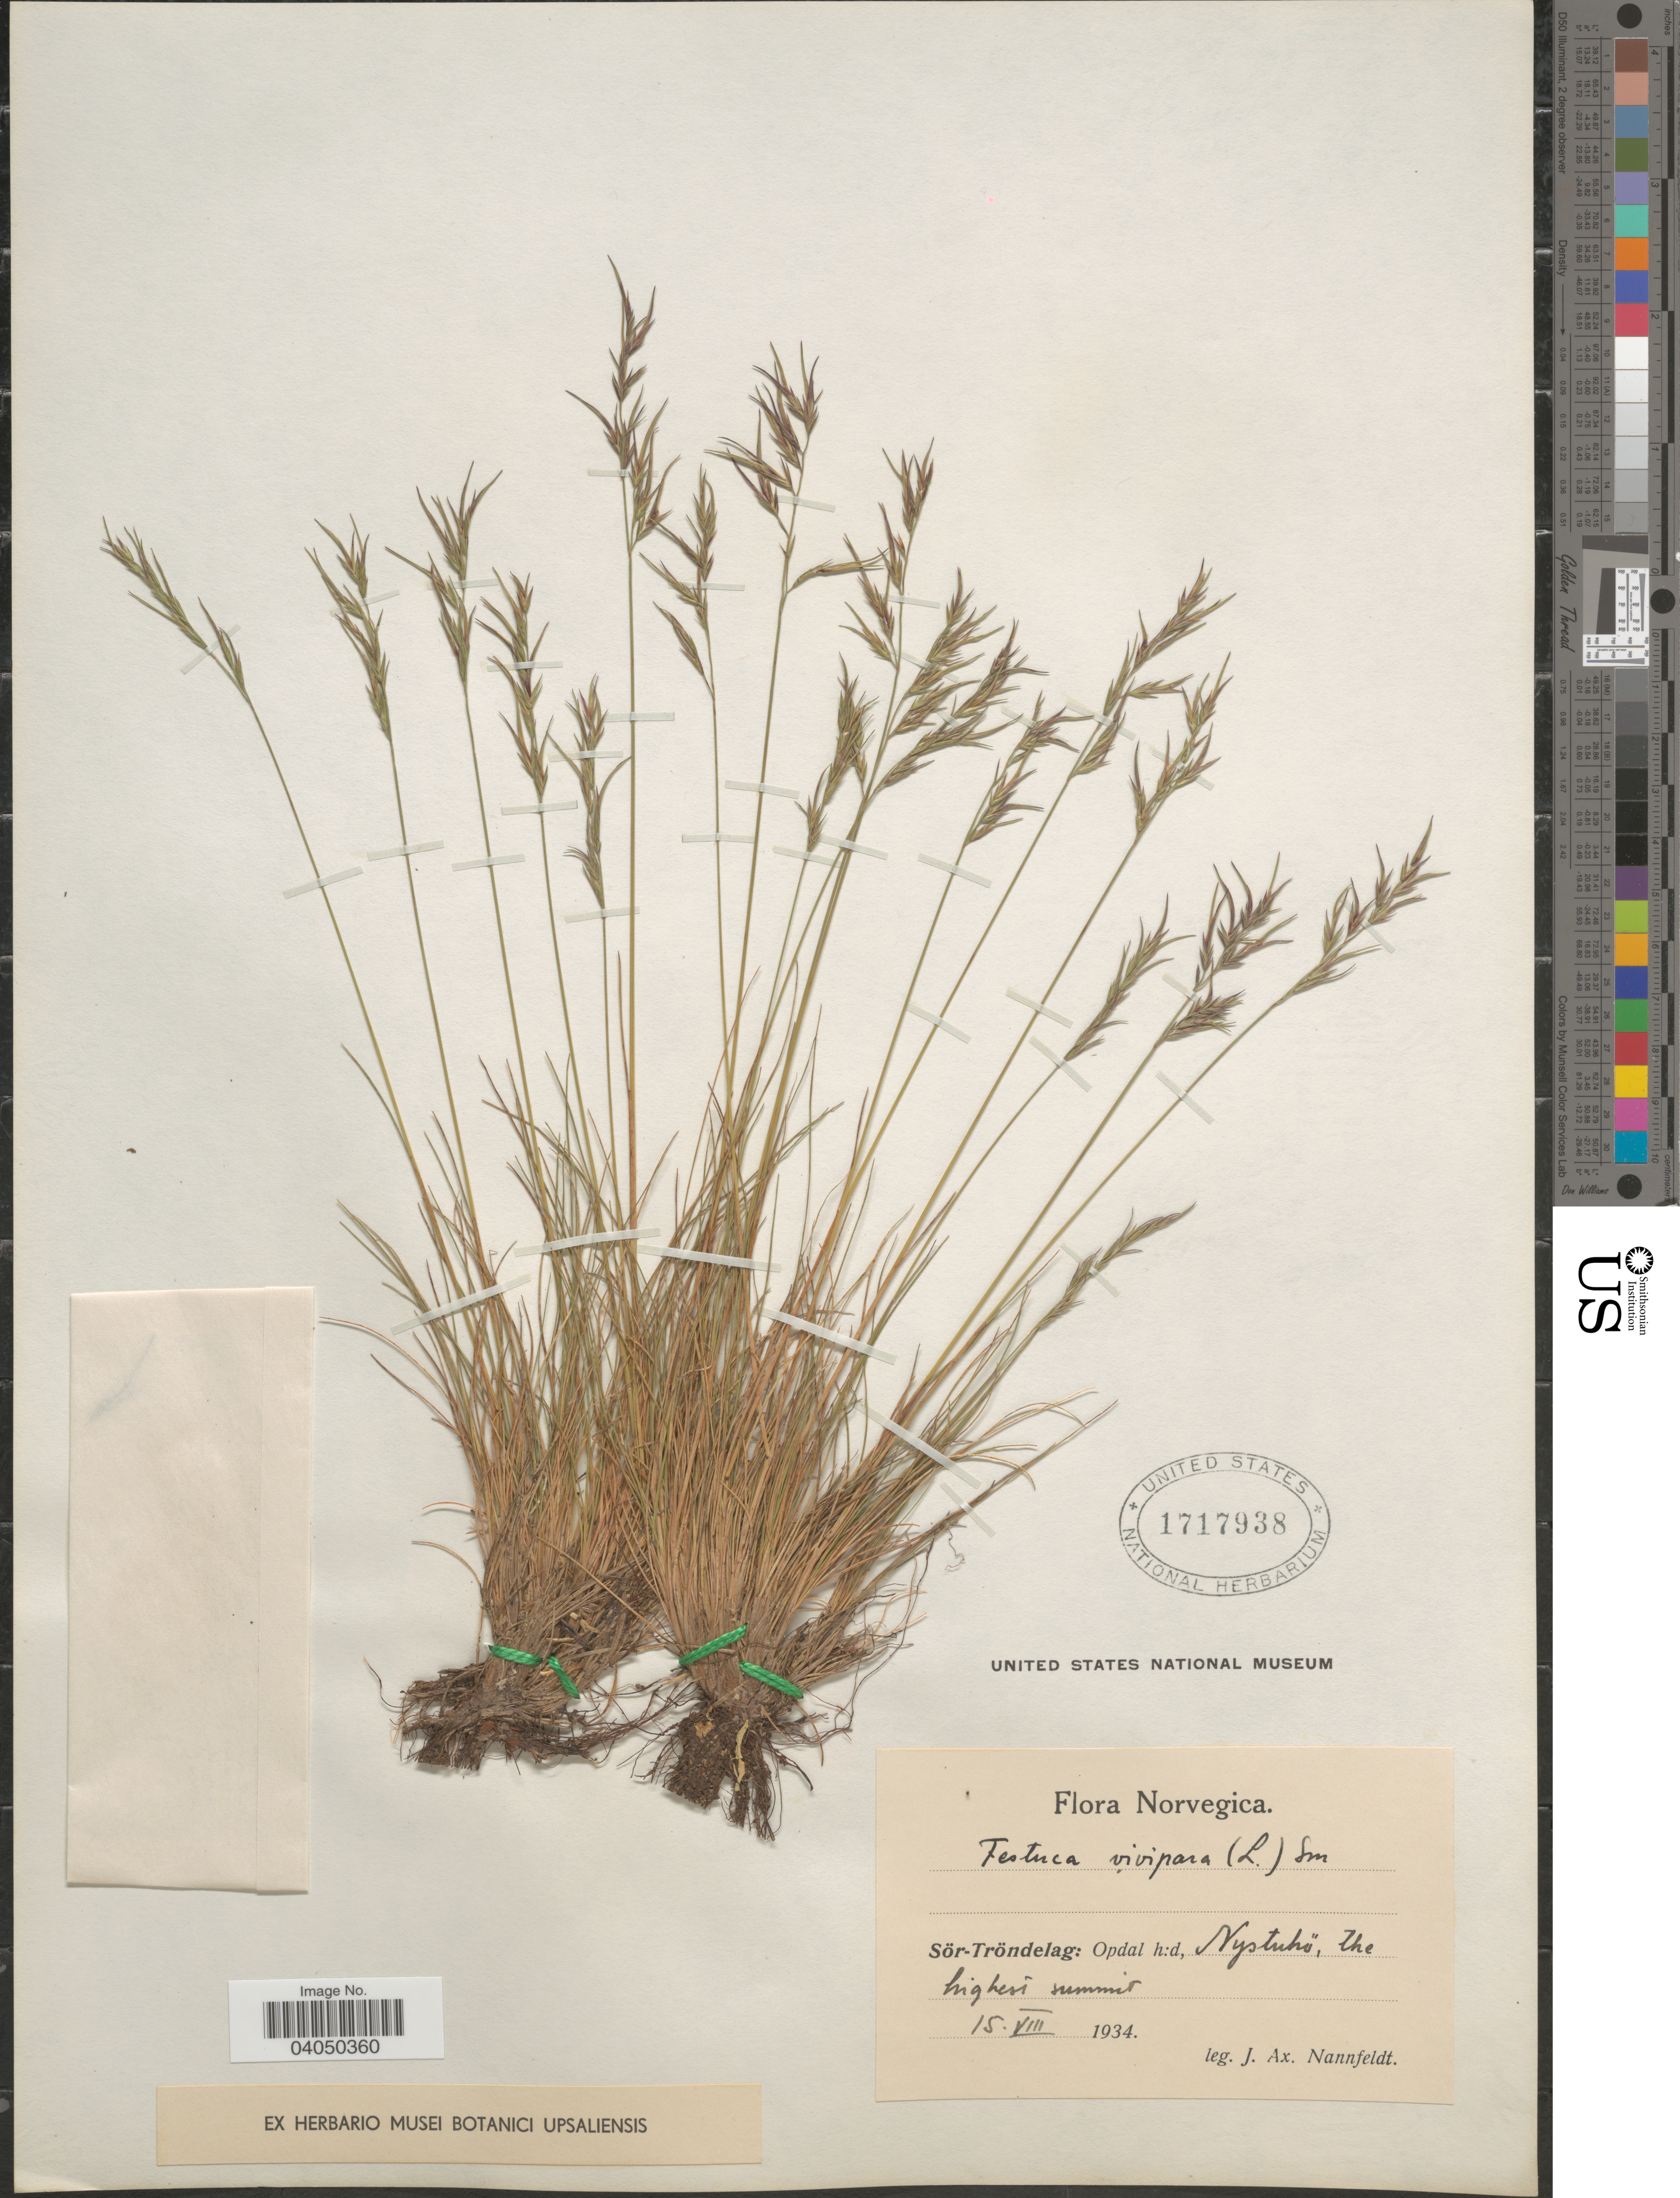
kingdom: Plantae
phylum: Tracheophyta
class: Liliopsida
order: Poales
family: Poaceae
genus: Festuca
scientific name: Festuca vivipara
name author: (L.) Sm.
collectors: J. Nannfeldt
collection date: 1934-08-15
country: Norway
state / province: Trøndelag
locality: Norvegica. Sör-Tröndelag: Opdal h:d, Nystuhö, the highest summit.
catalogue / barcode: US 1717938